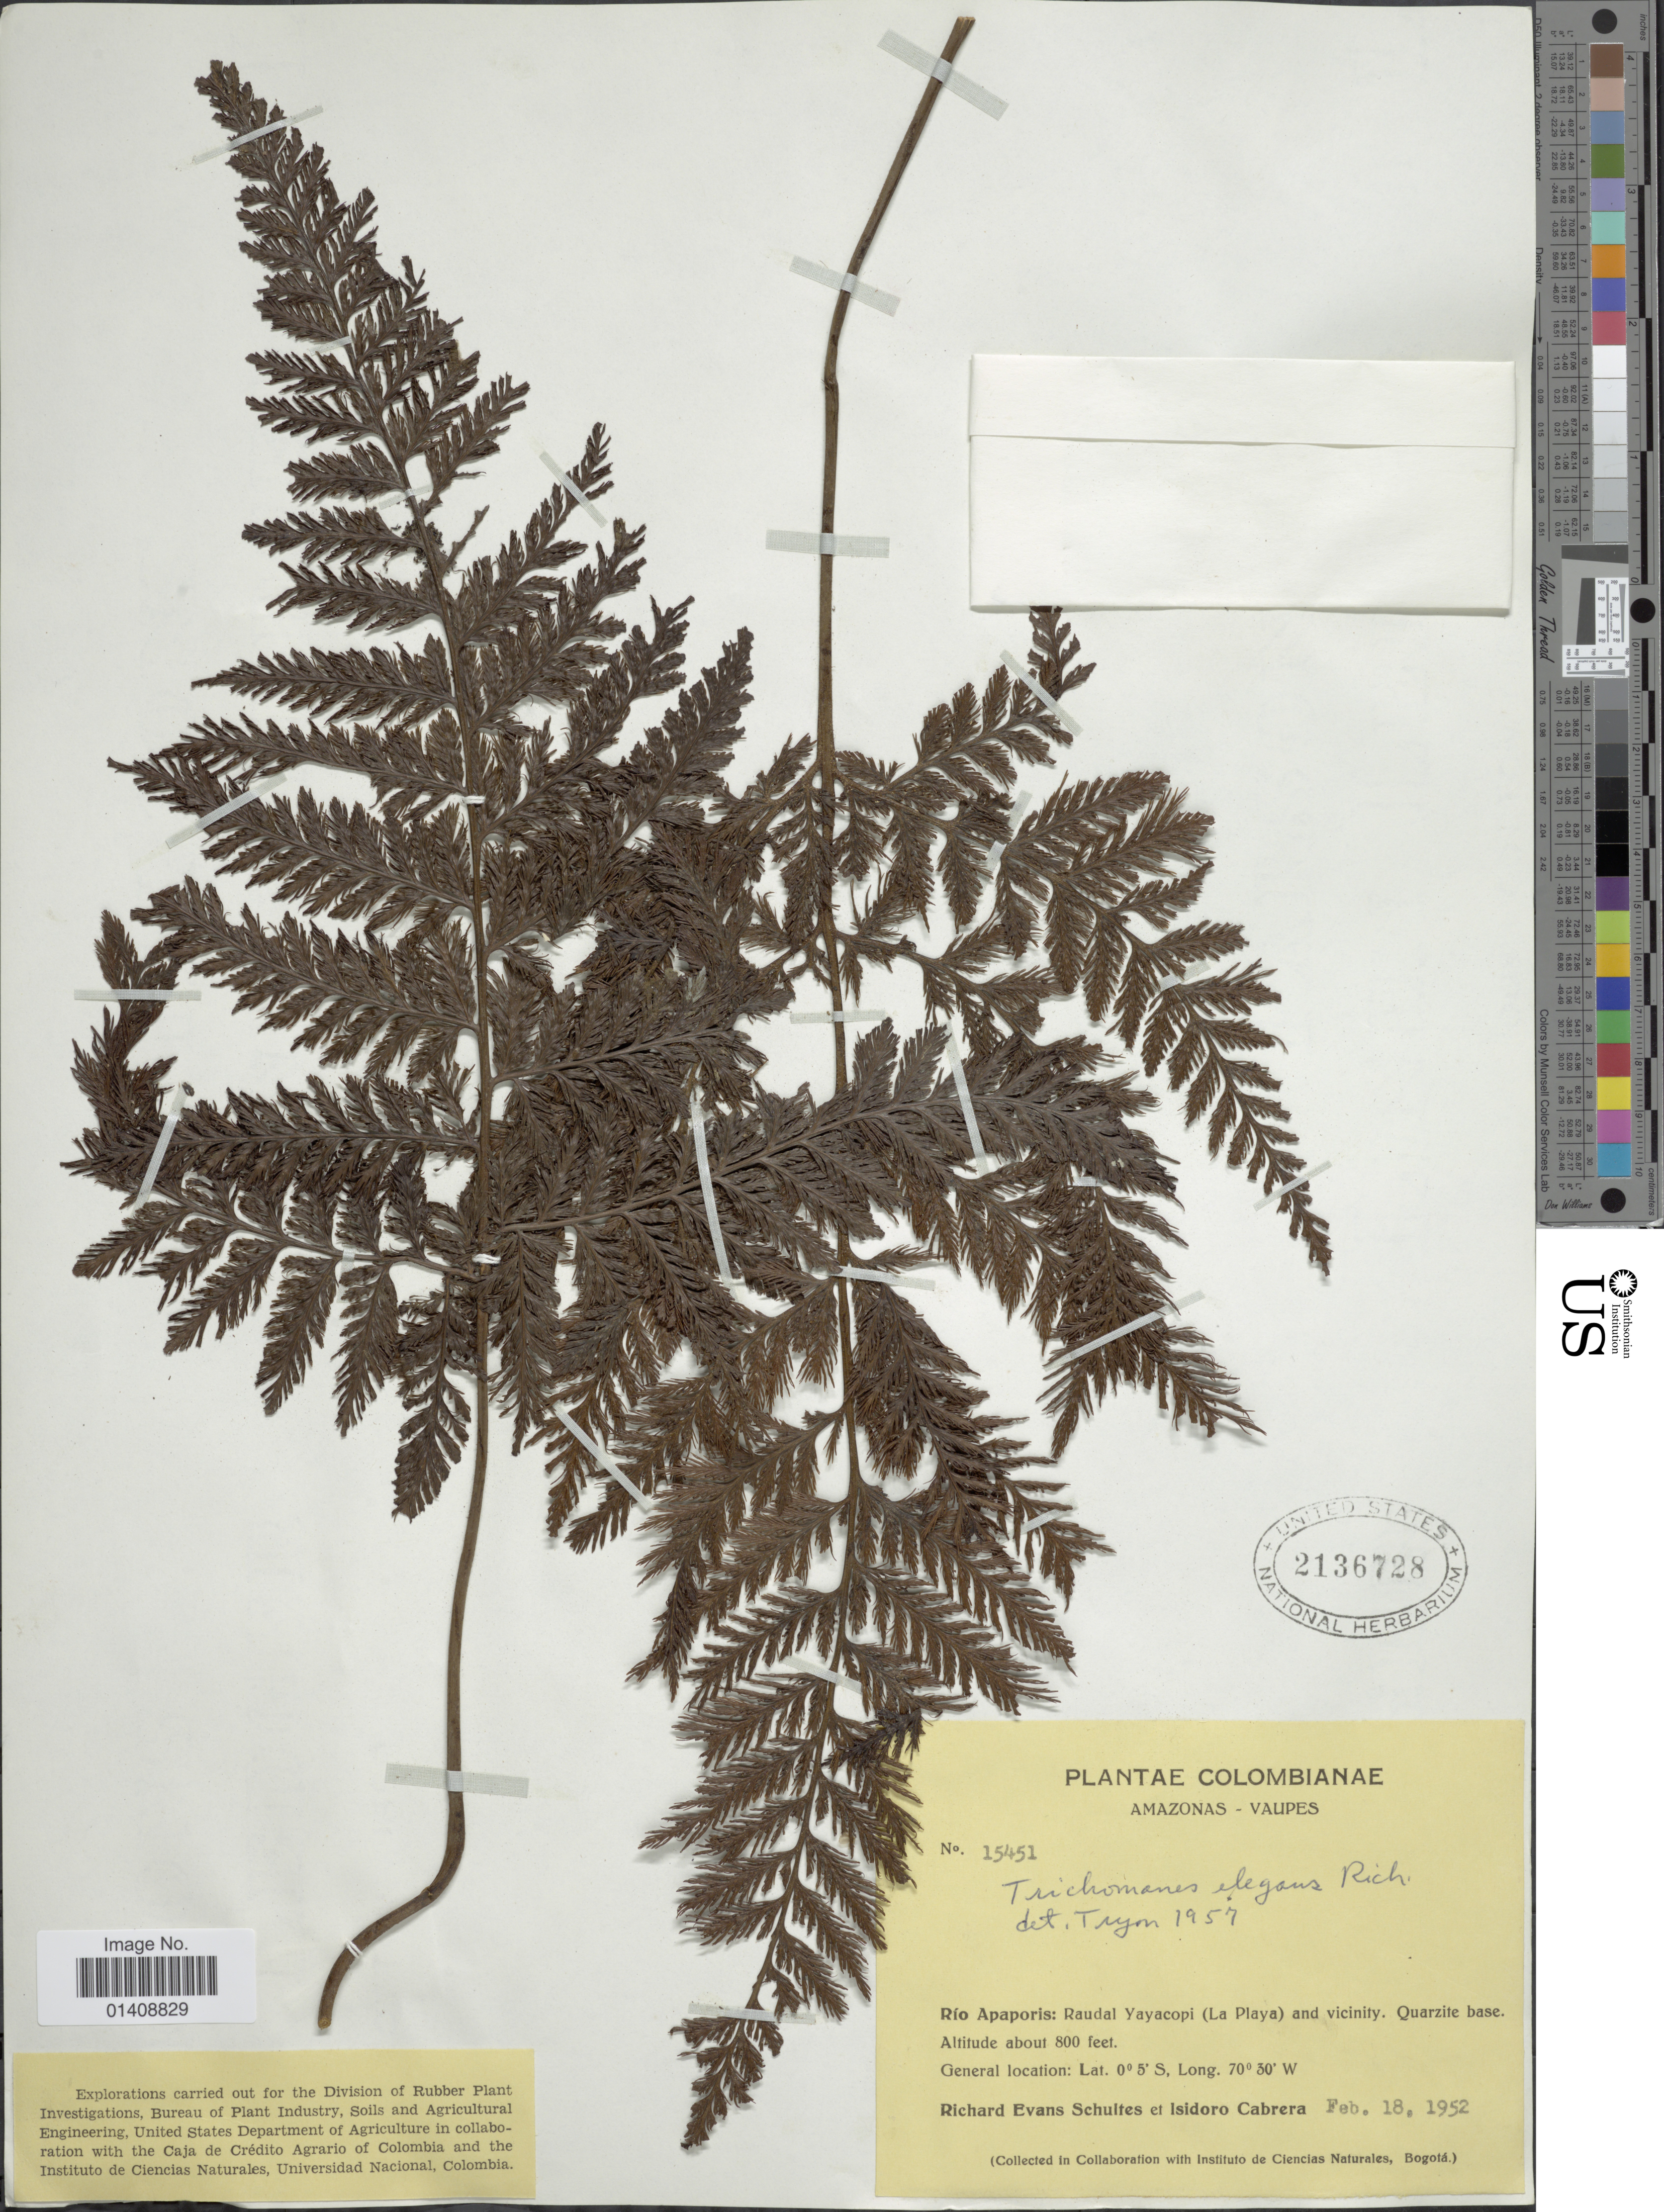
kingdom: Plantae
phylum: Tracheophyta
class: Polypodiopsida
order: Hymenophyllales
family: Hymenophyllaceae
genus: Trichomanes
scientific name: Trichomanes elegans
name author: Rich.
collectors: R. E. Schultes & I. Cabrera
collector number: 15451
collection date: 1952-02-18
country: Colombia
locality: Amazonas. Rio Apaporis: Raudal Yayacopi (La Playa) and vicinity. Quarzite base.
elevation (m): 244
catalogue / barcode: US 2136728